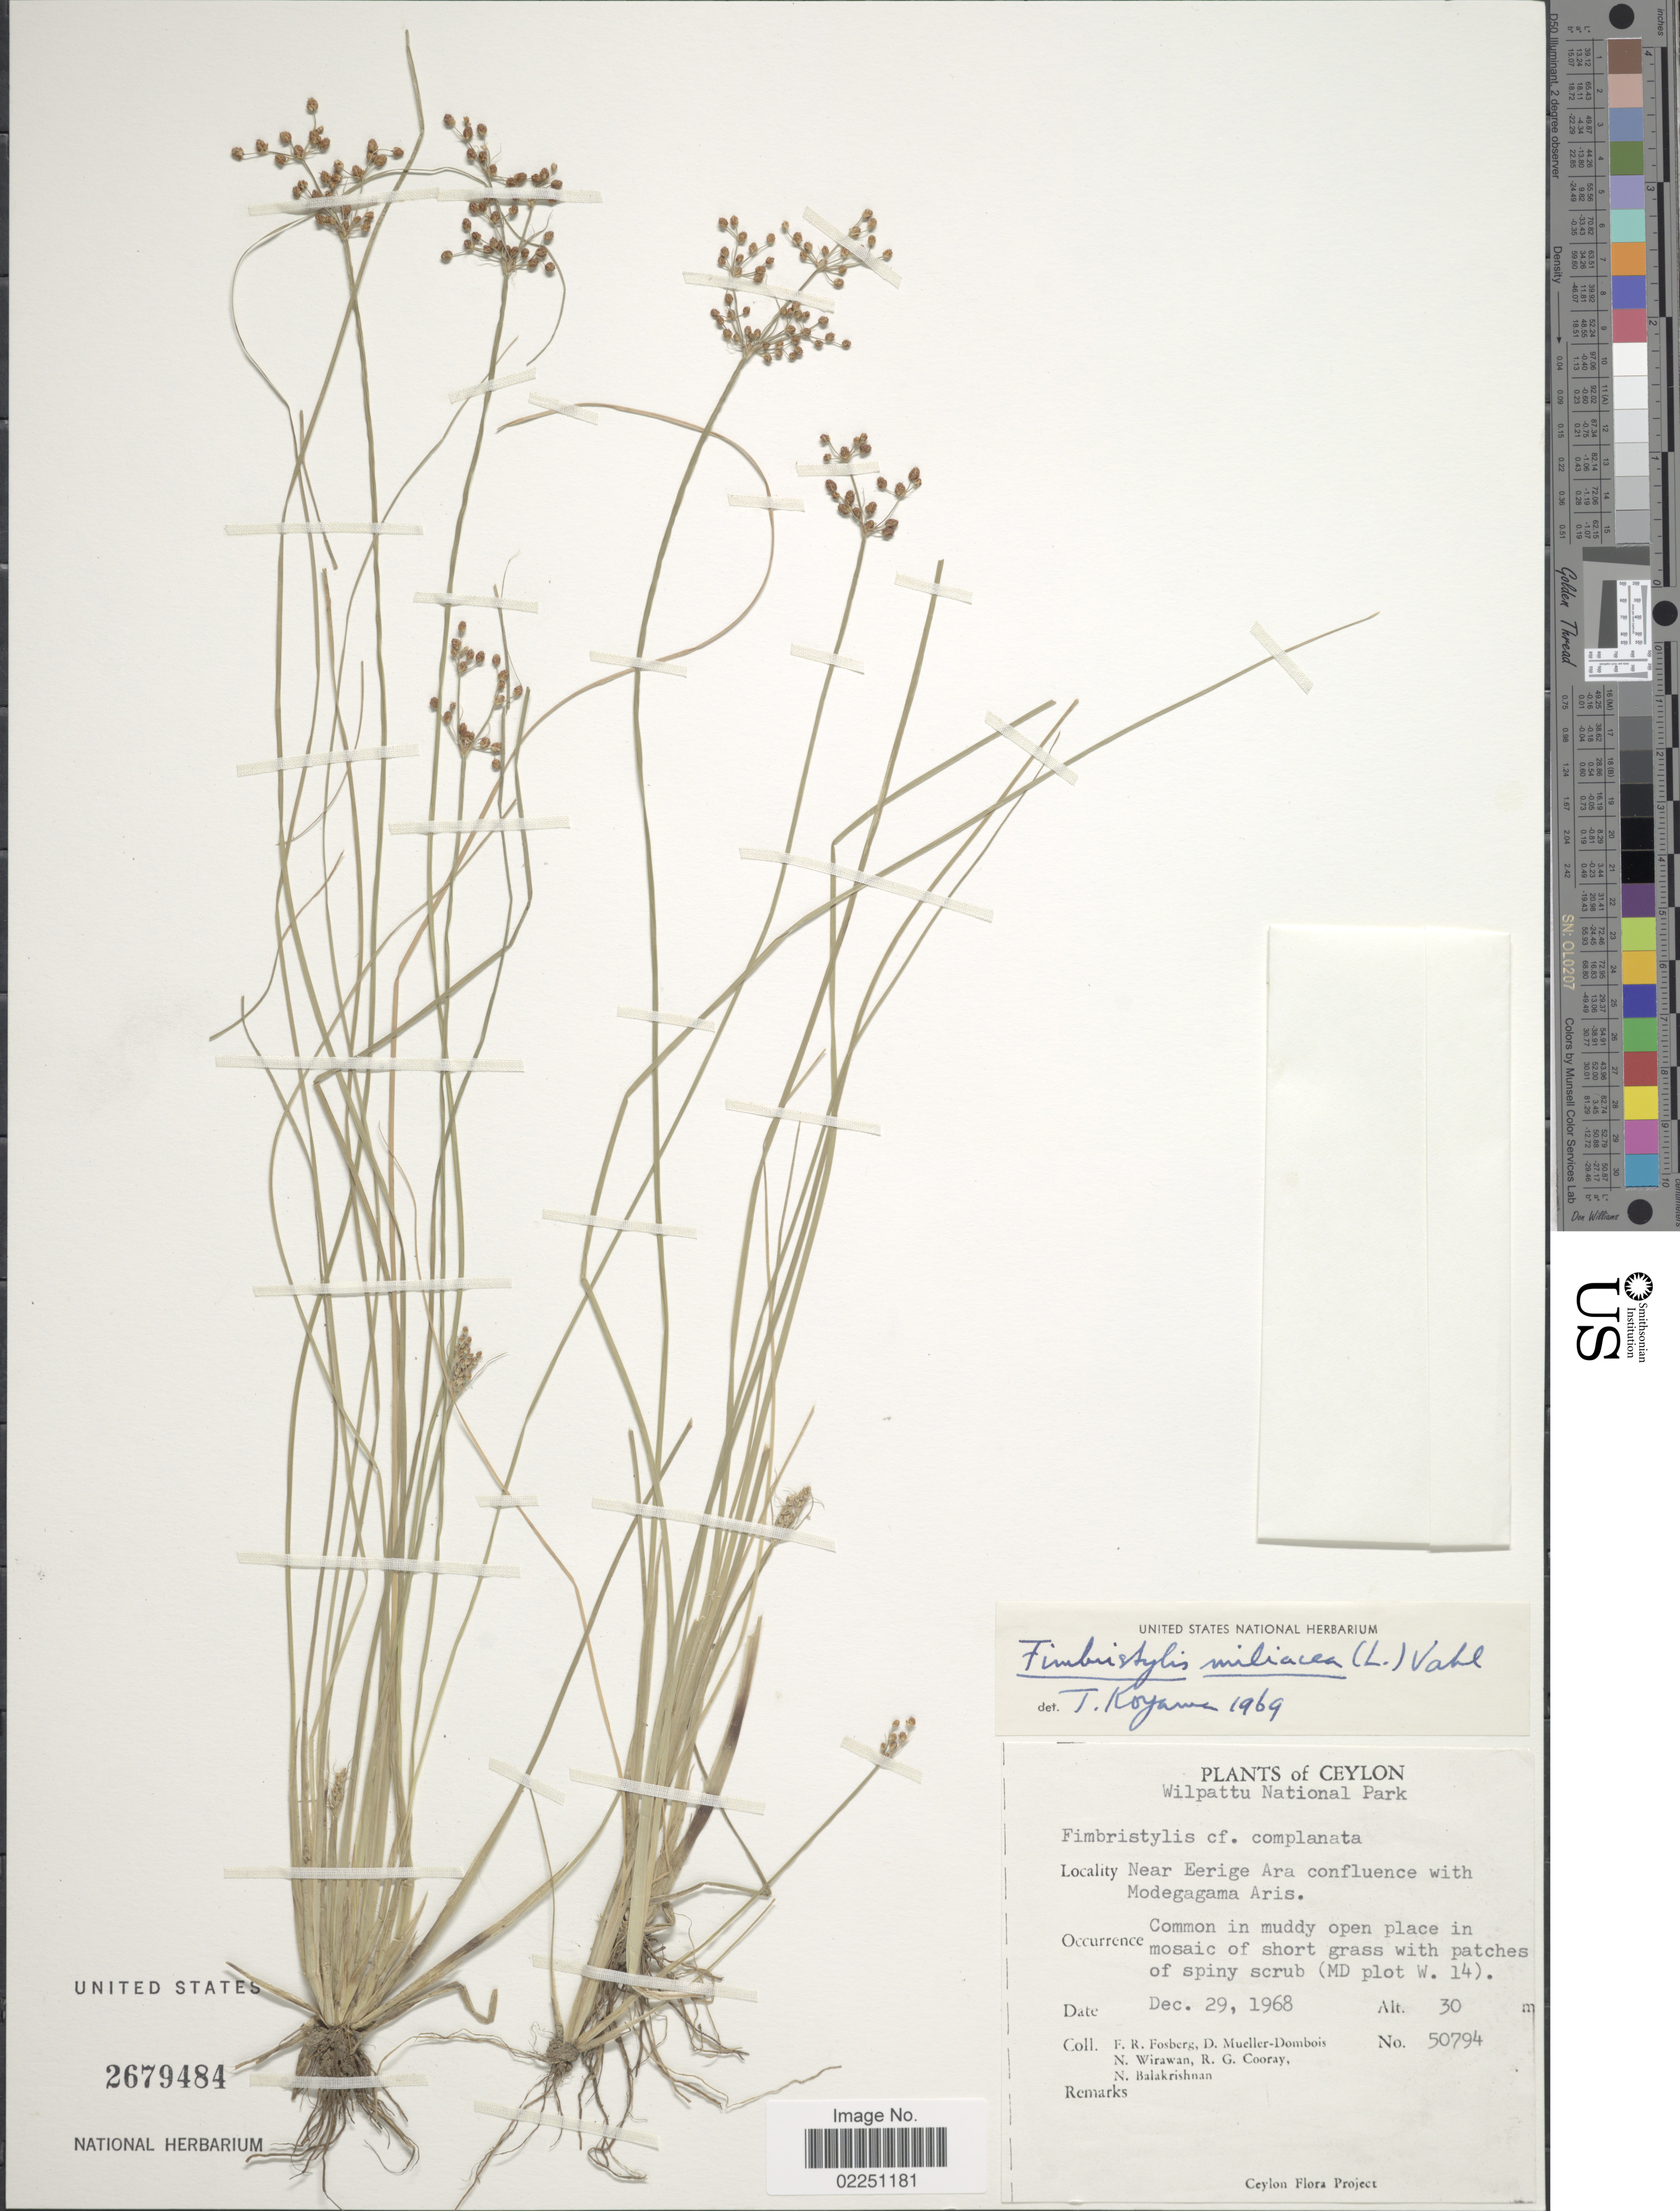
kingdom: Plantae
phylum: Tracheophyta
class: Liliopsida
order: Poales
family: Cyperaceae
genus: Fimbristylis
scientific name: Fimbristylis littoralis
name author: Gaudich.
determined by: Strong, M. T., (US), Smithsonian Institution - National Museum of Natural History (UNITED STATES)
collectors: F. R. Fosberg, D. Mueller-Dombois, N. Wirawan, R. Cooray & N. Balakrishnan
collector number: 50794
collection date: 1968-12-29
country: Sri Lanka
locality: Ceylon. Wilpattu National Park. Near Eerige Ara confluence with Modegagama Aris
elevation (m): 30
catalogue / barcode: US 2679484